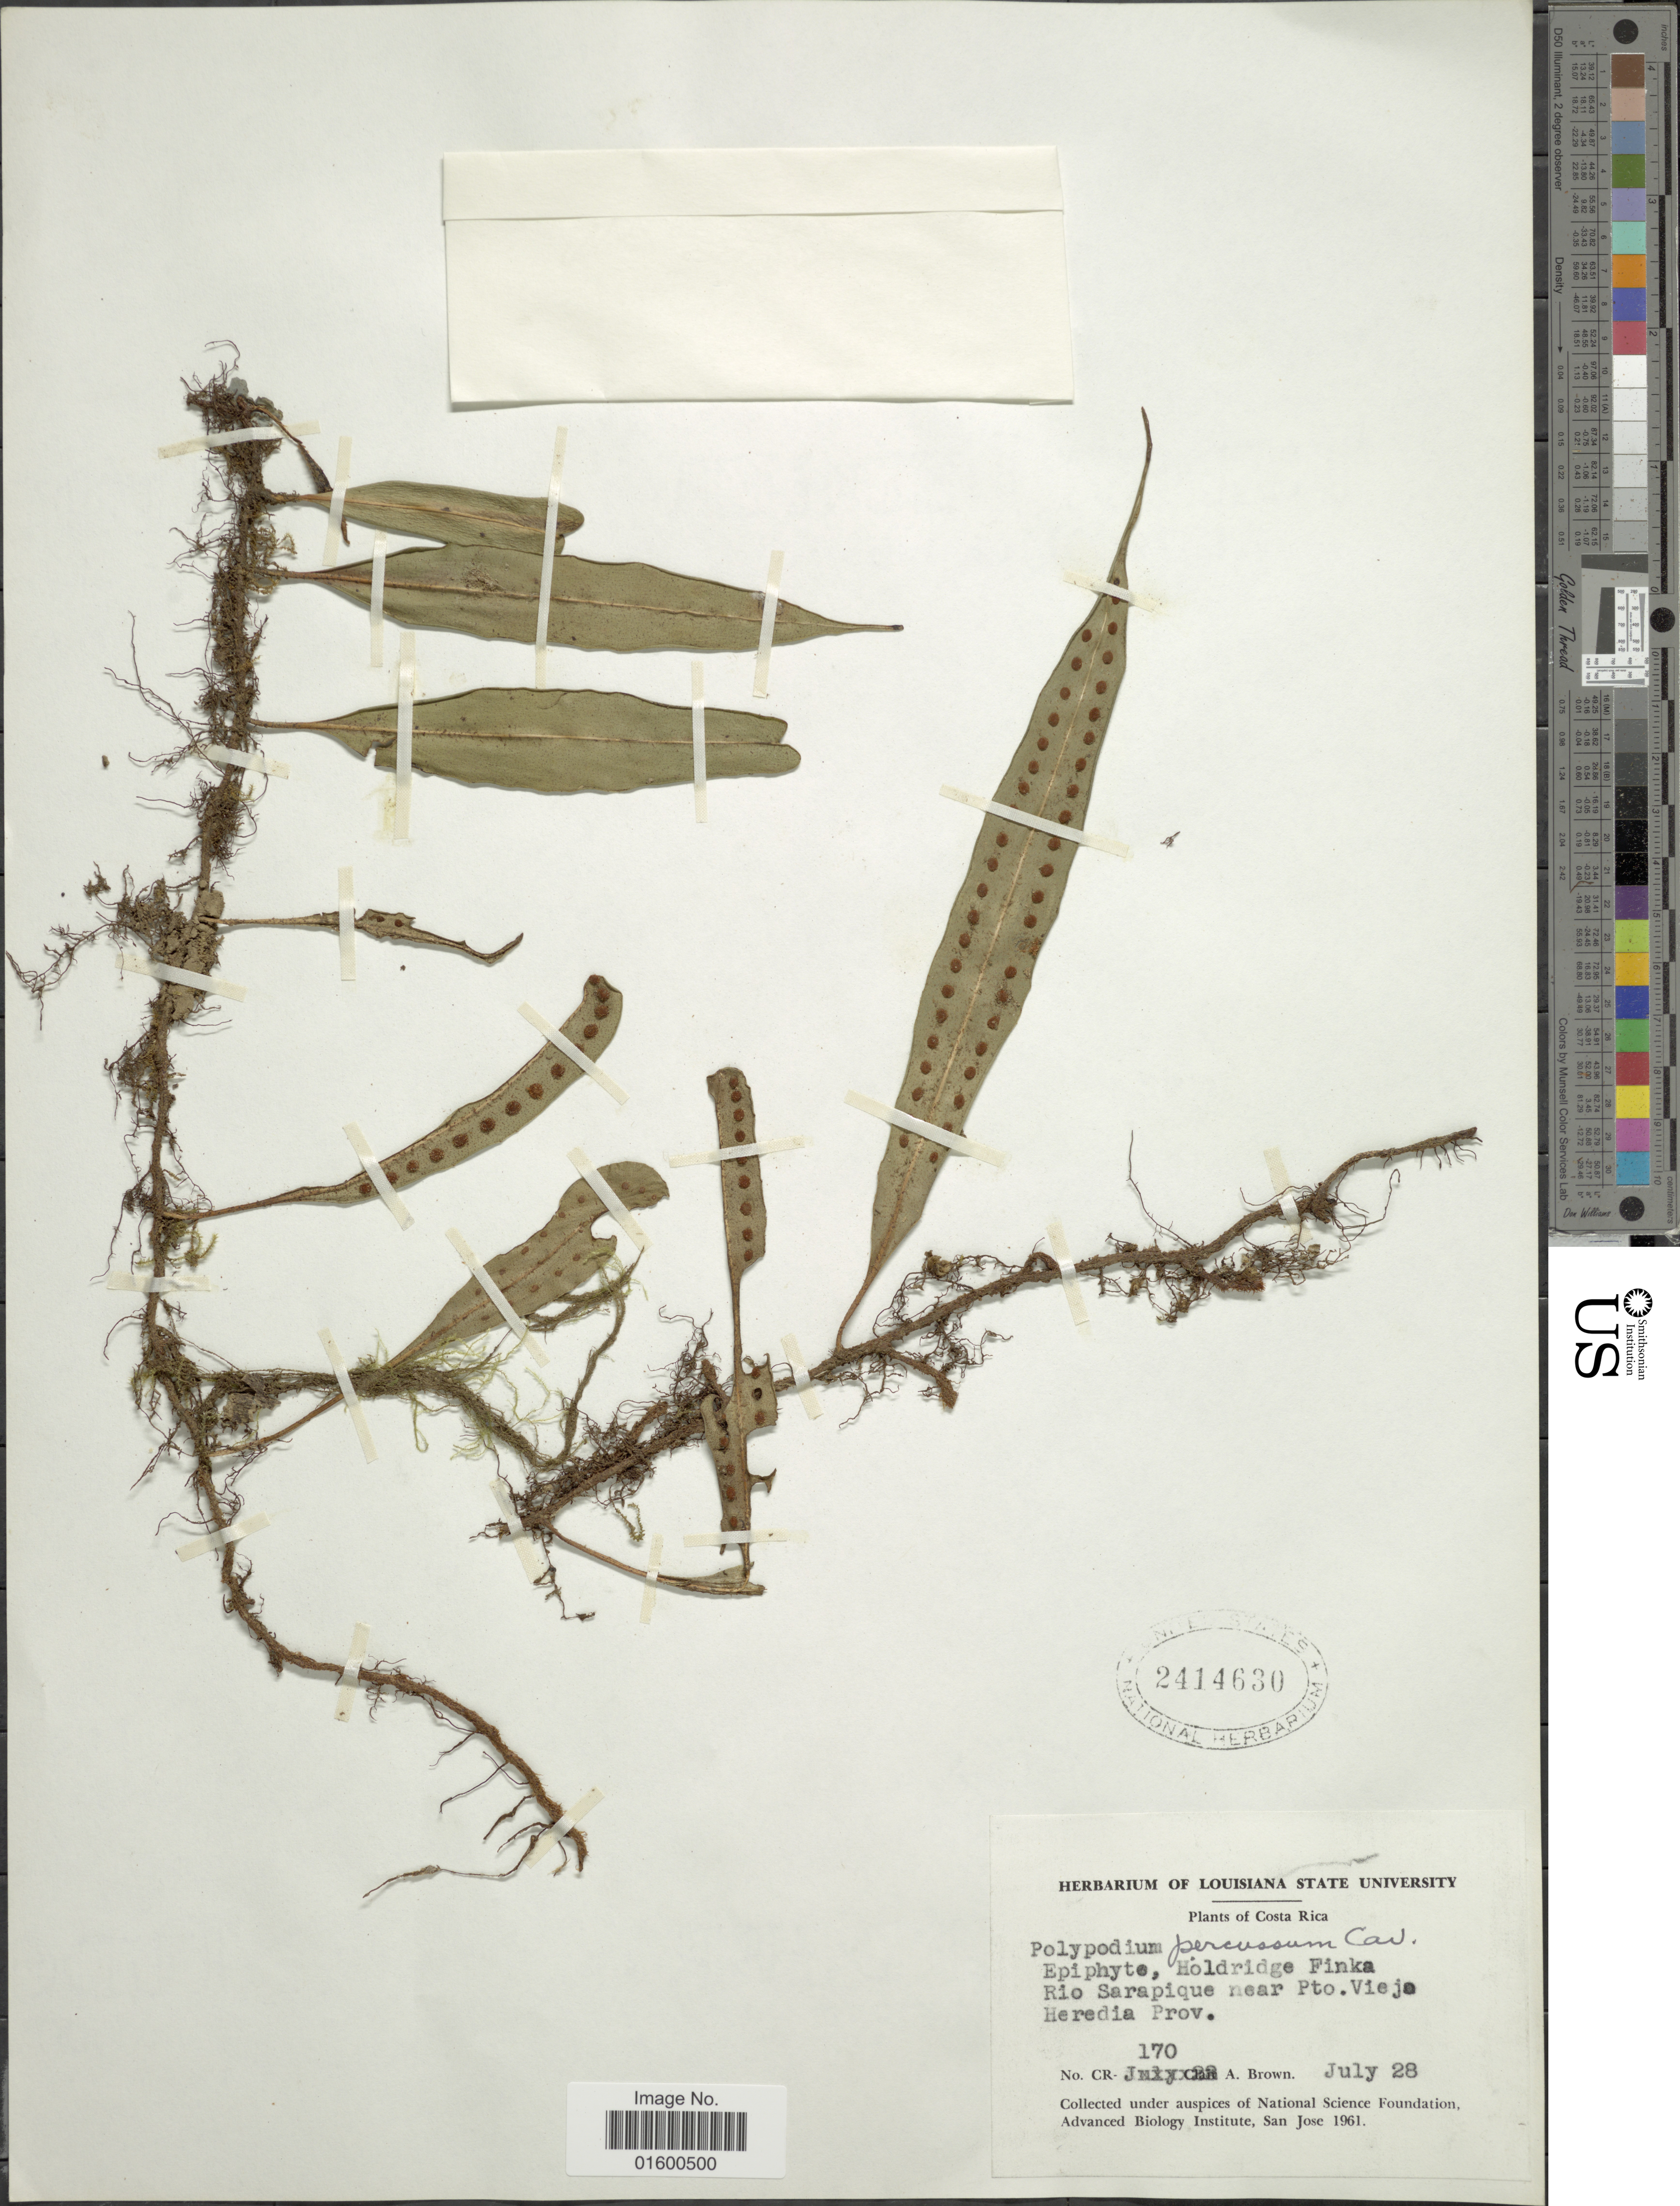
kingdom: Plantae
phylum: Tracheophyta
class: Polypodiopsida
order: Polypodiales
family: Polypodiaceae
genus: Microgramma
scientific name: Microgramma percussa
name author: (Cav.) de la Sota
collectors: A. Brown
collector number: CR-170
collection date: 1961-07-28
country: Costa Rica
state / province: Heredia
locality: Holdridge Finka Rio Sarapiqui near Pto. Viejo, Heredia Prov.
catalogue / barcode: US 2414630